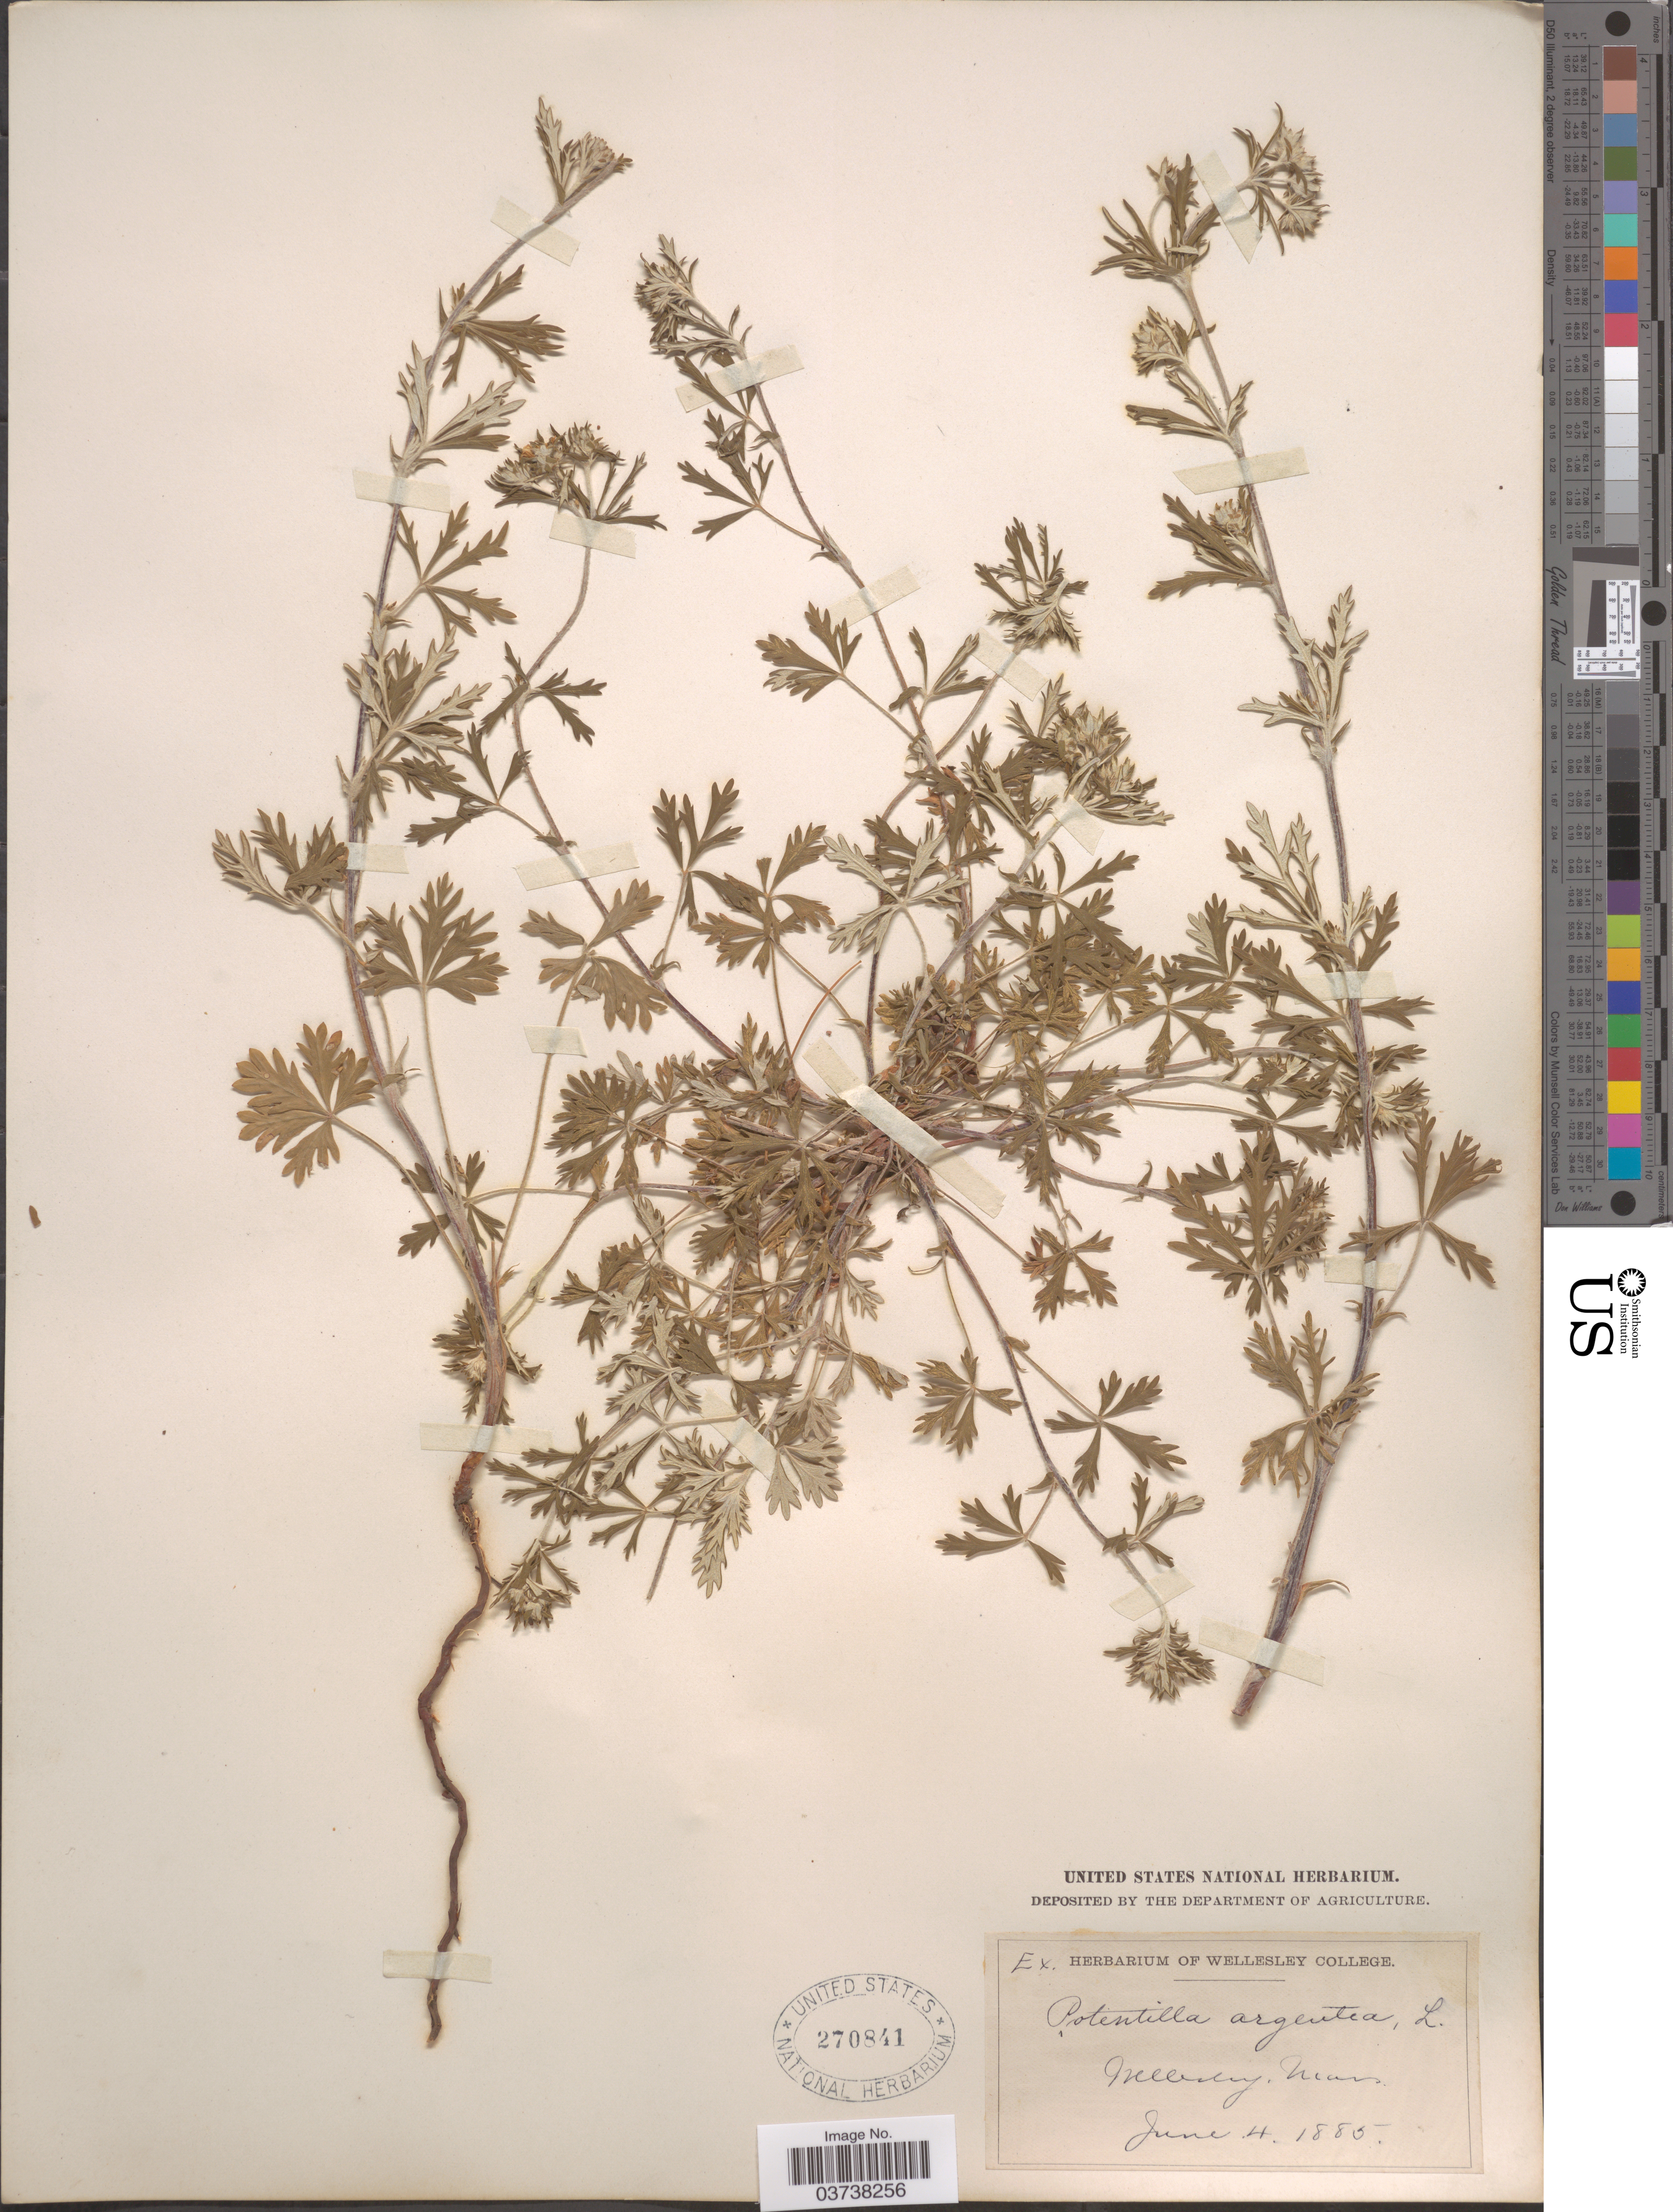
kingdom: Plantae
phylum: Tracheophyta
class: Magnoliopsida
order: Rosales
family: Rosaceae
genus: Potentilla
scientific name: Potentilla argentea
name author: L.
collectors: ex herb. Wellesley College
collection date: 1885-06-04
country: United States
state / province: Massachusetts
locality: Wellesley.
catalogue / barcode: US 270841